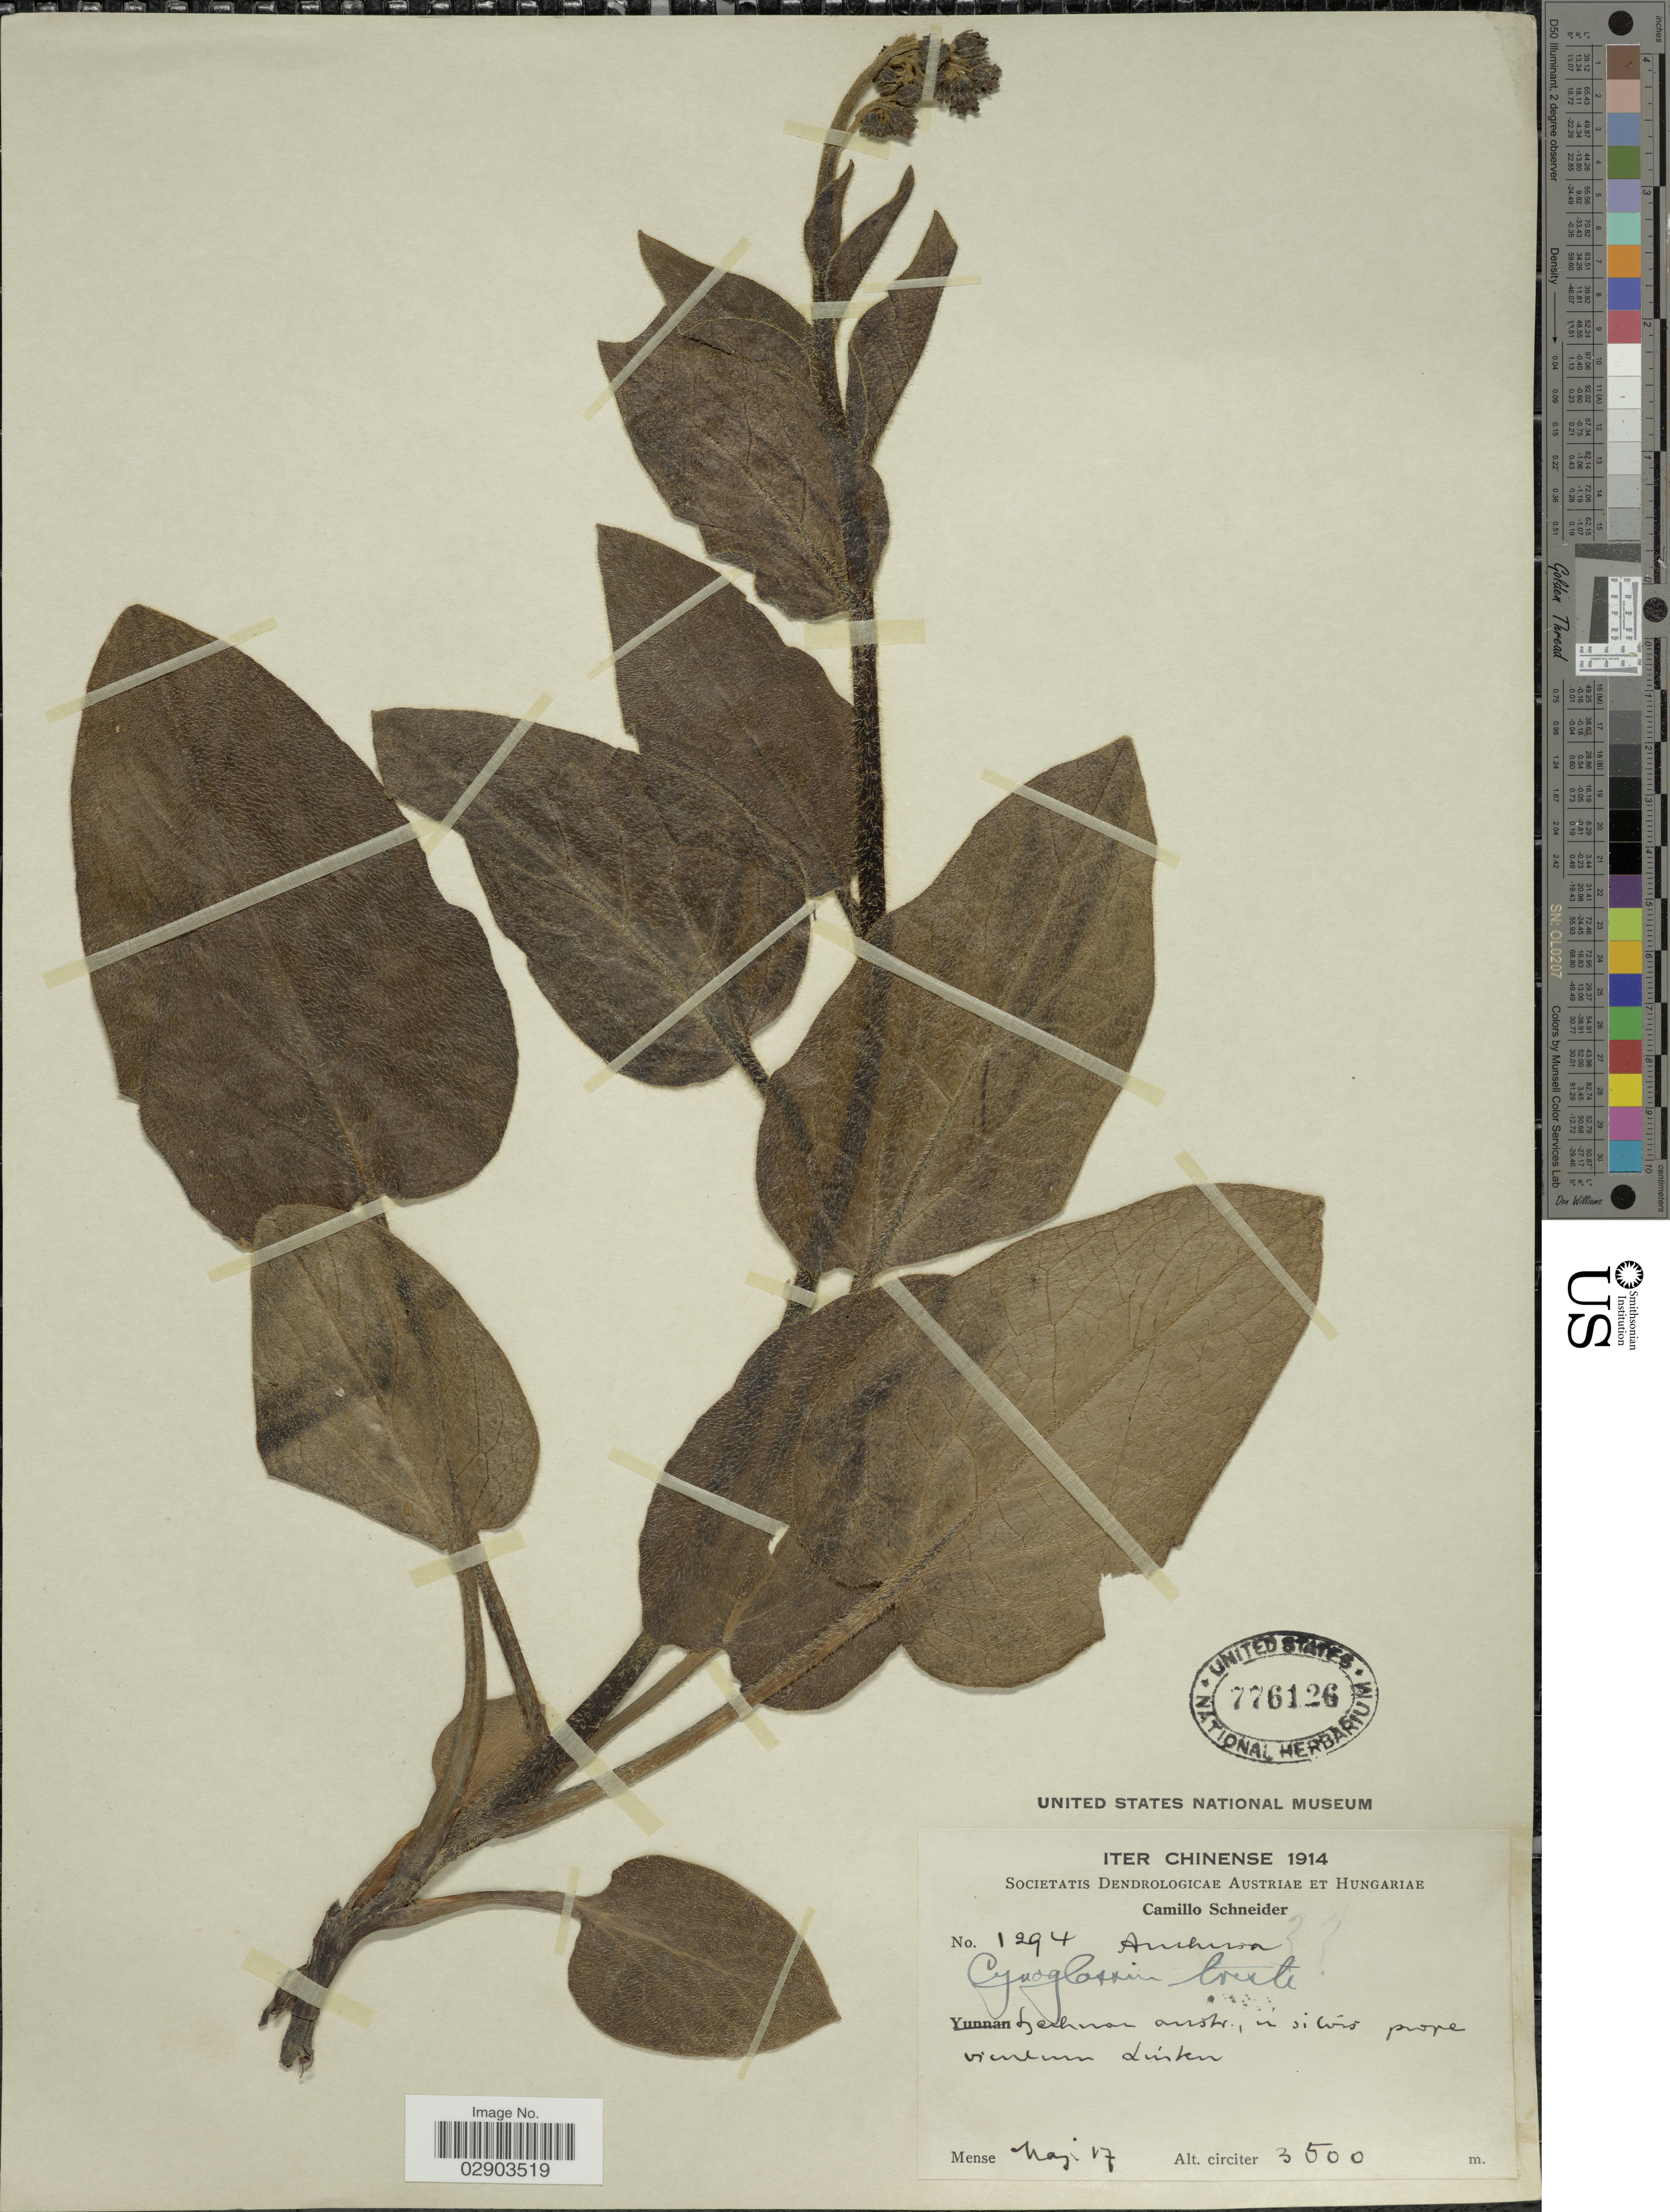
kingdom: Plantae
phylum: Tracheophyta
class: Magnoliopsida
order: Boraginales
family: Boraginaceae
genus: Cynoglossum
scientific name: Cynoglossum triste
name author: Diels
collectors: C. K. Schneider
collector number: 1294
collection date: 1914-05-17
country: China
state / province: Sichuan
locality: Sechuan austr.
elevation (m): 3500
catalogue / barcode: US 776126